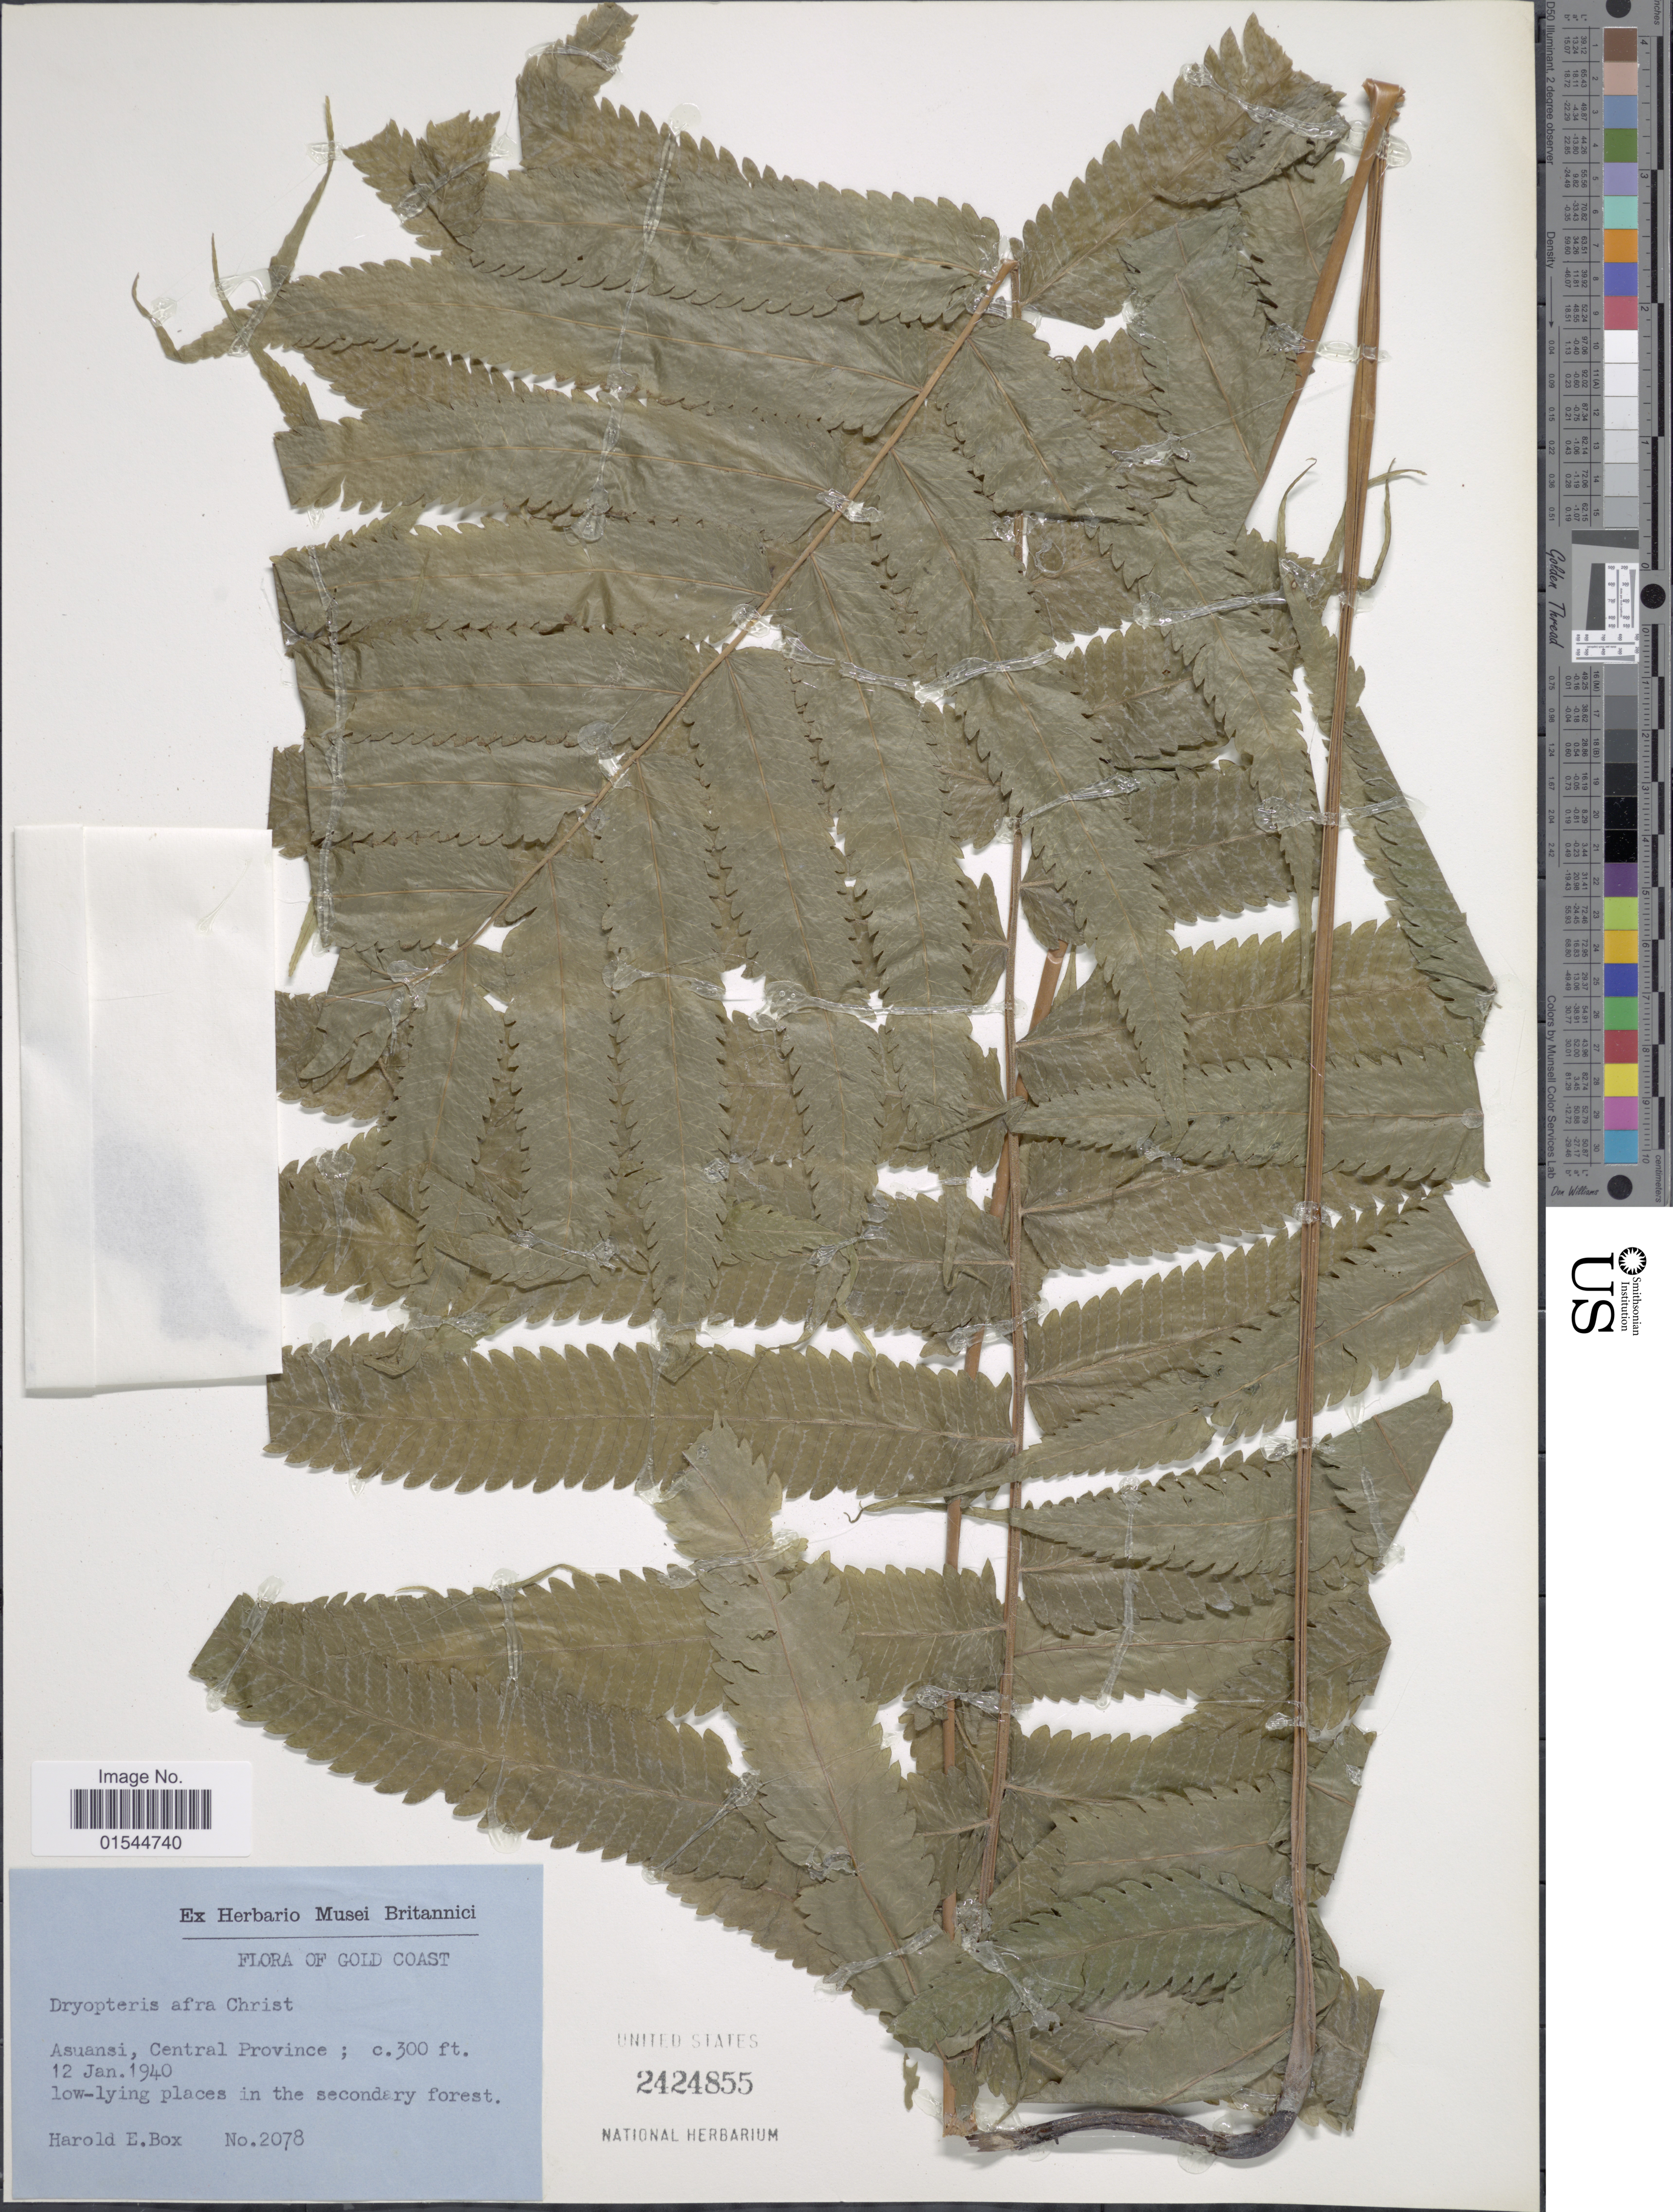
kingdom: Plantae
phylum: Tracheophyta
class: Polypodiopsida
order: Polypodiales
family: Thelypteridaceae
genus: Pneumatopteris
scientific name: Pneumatopteris afra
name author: (Christ) Holttum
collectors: H. E. Box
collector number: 2078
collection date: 1940-01-12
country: Ghana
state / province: Central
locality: Gold Coast, Asuansi, Central Province, low-lying places in the secondary forest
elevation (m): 91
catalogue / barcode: US 2424855